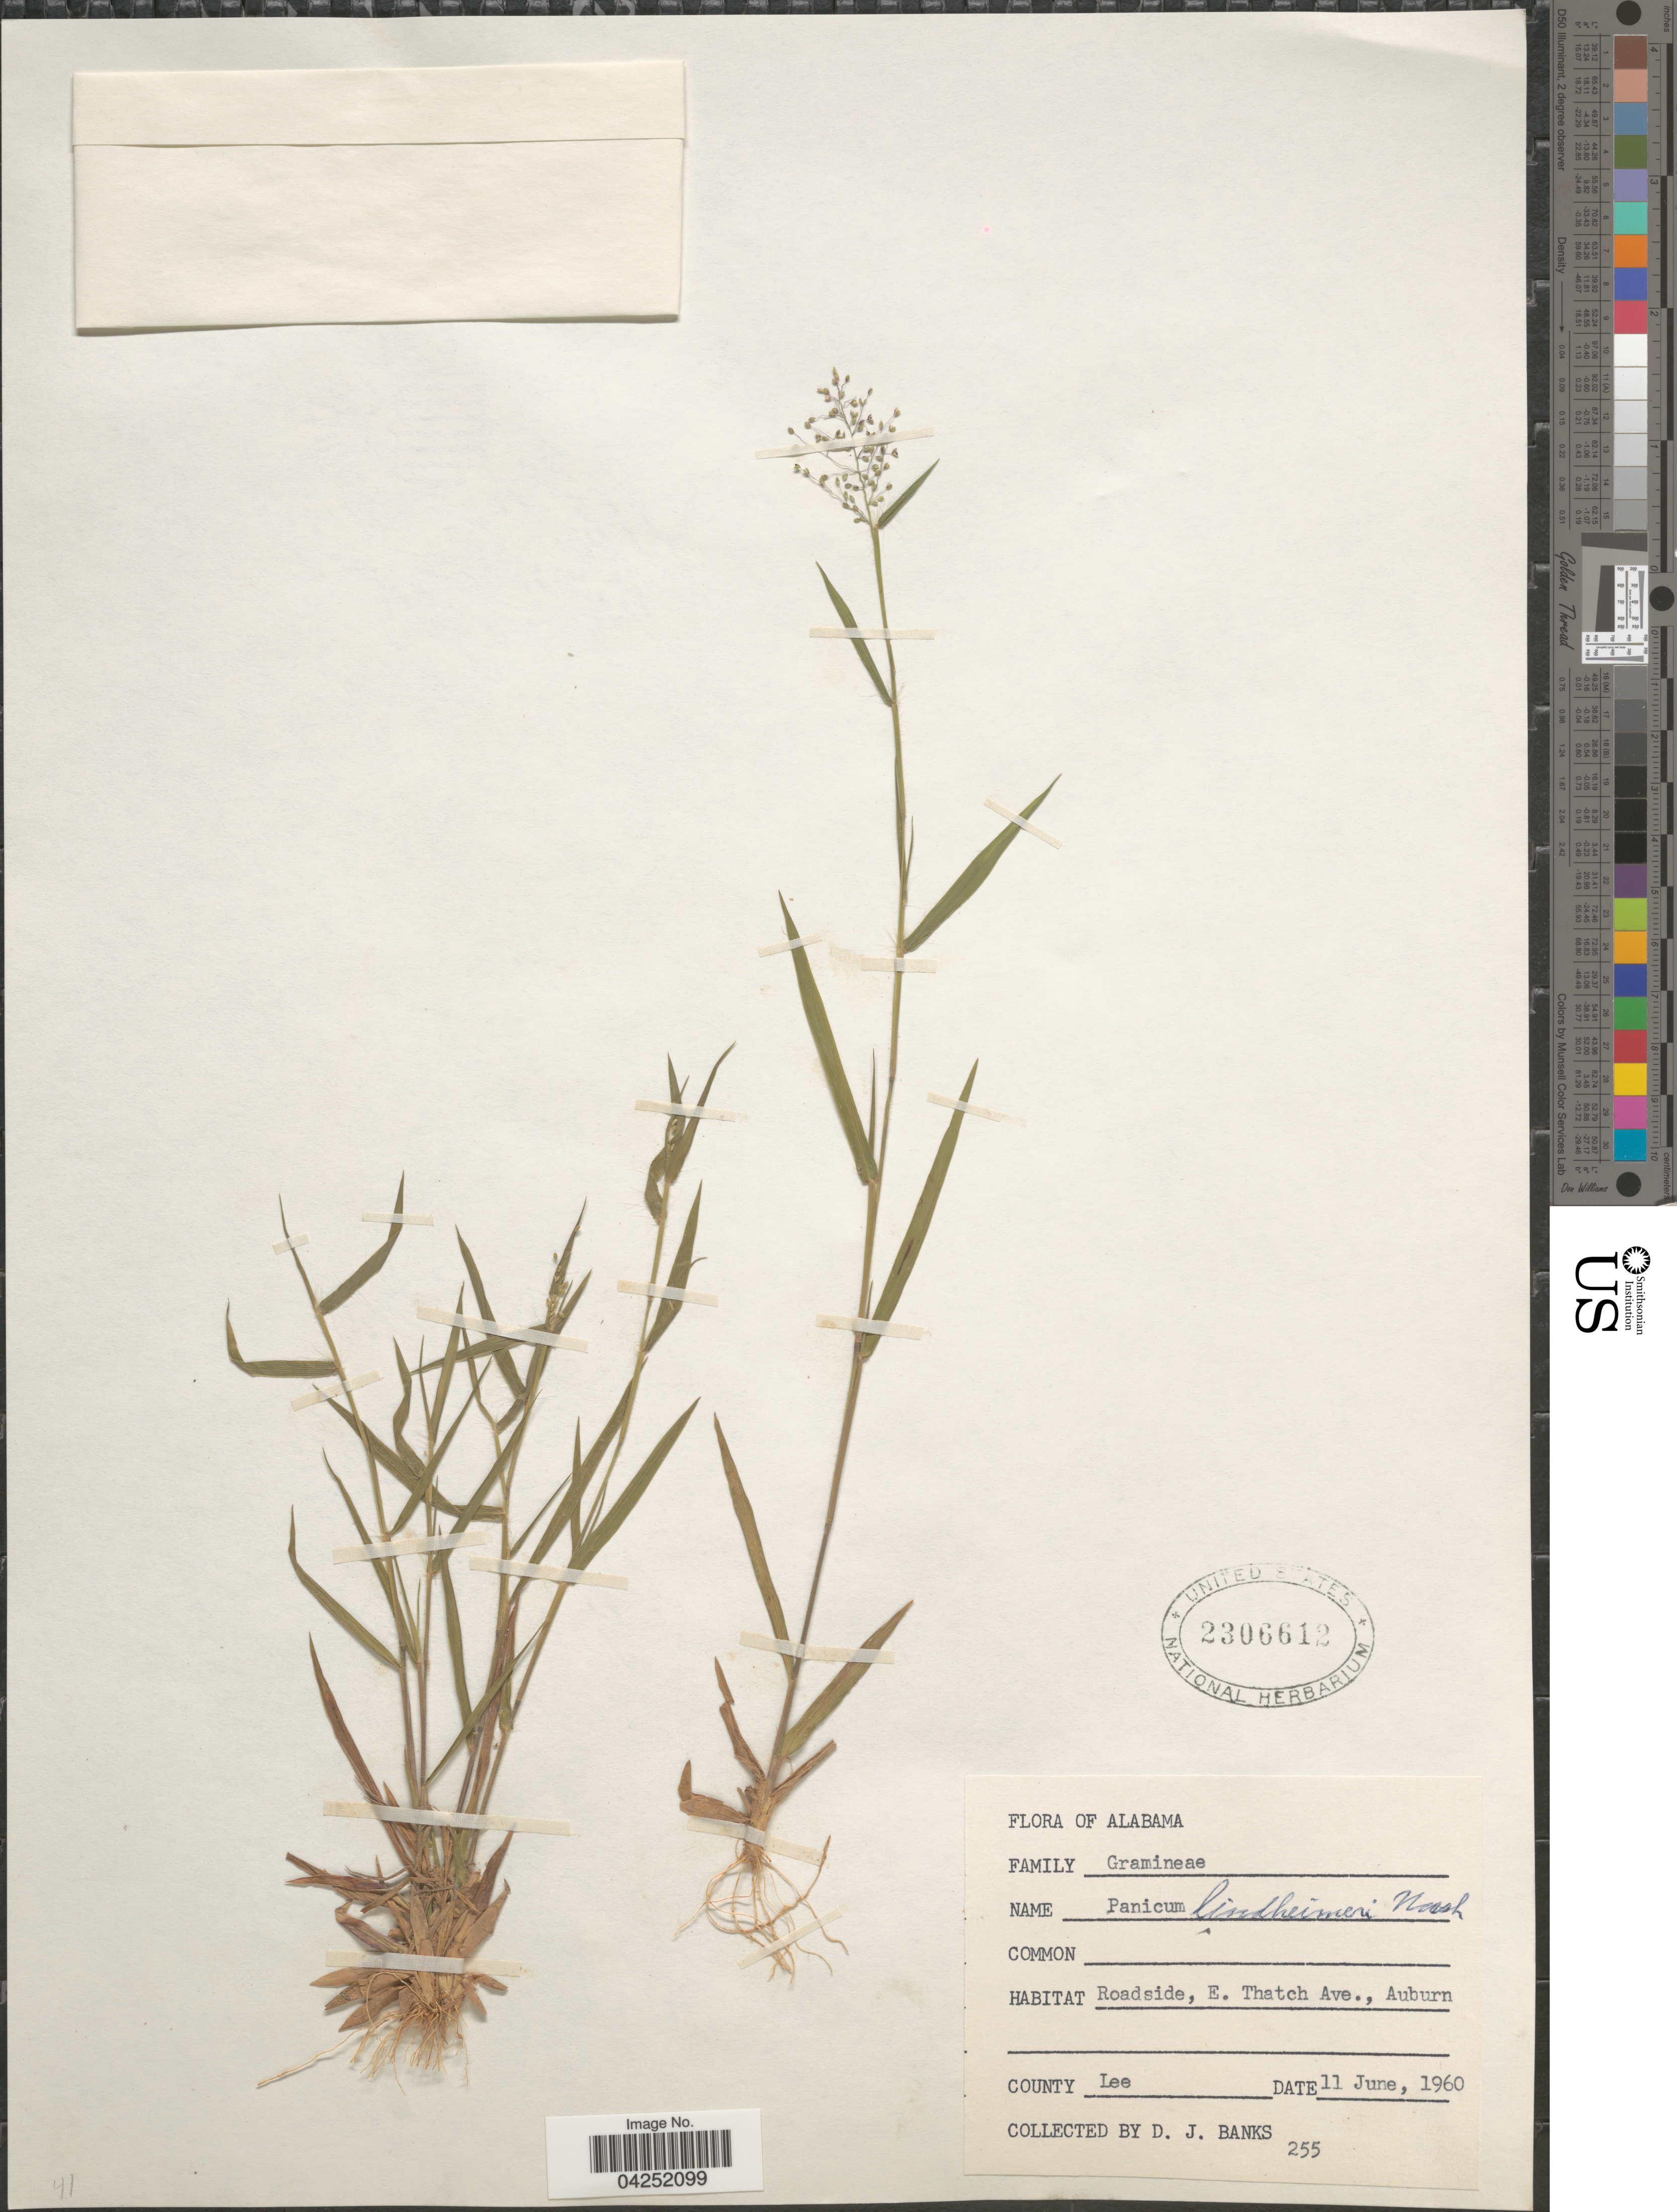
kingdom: Plantae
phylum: Tracheophyta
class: Liliopsida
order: Poales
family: Poaceae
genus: Dichanthelium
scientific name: Dichanthelium acuminatum var. lindheimeri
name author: (Nash) Gould & C.A. Clark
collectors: D. J. Banks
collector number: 255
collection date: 1960-06-11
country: United States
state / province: Alabama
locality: Roadside, E. Thatch Ave., Auburn. County Lee.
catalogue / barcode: US 2306612